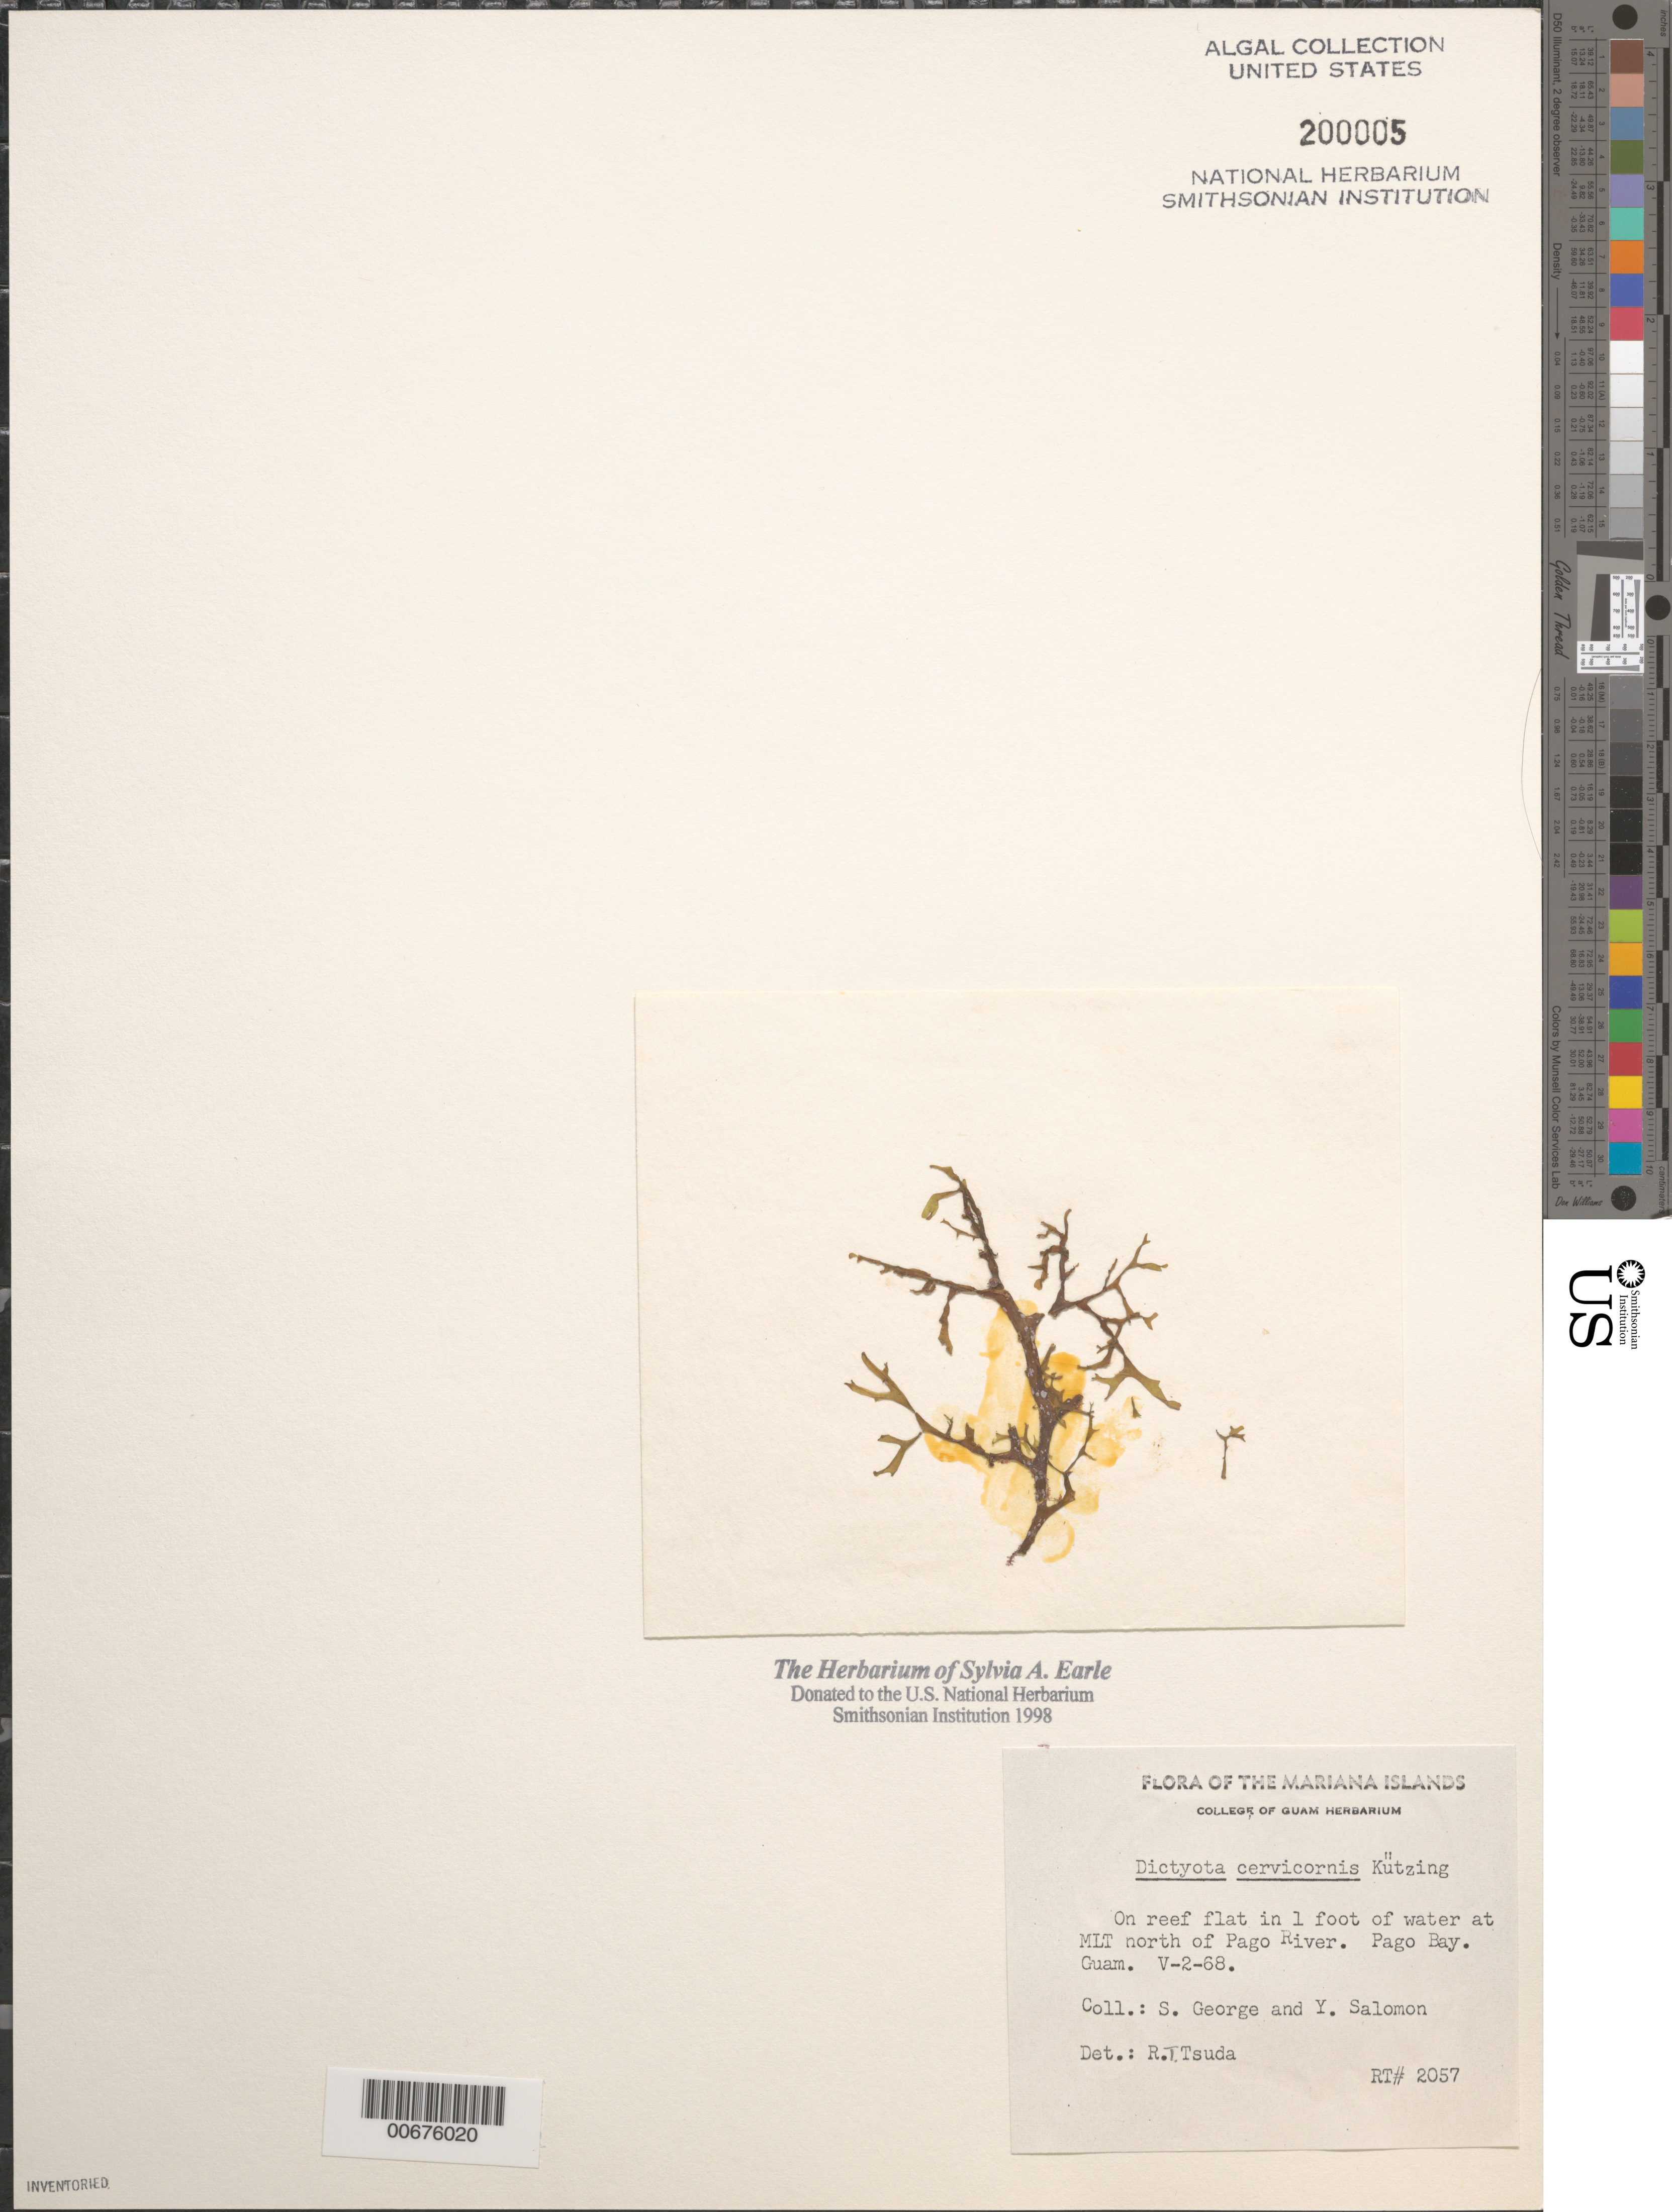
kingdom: Chromista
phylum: Ochrophyta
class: Phaeophyceae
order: Dictyotales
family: Dictyotaceae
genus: Dictyota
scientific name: Dictyota cervicornis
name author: Kütz.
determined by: Tsuda, R. T.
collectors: S. George & Y. Salomon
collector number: Rt 2057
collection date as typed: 02 May 1968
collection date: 1968-05-02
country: Guam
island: Guam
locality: Pago Bay north of Pago River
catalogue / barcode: US 200005